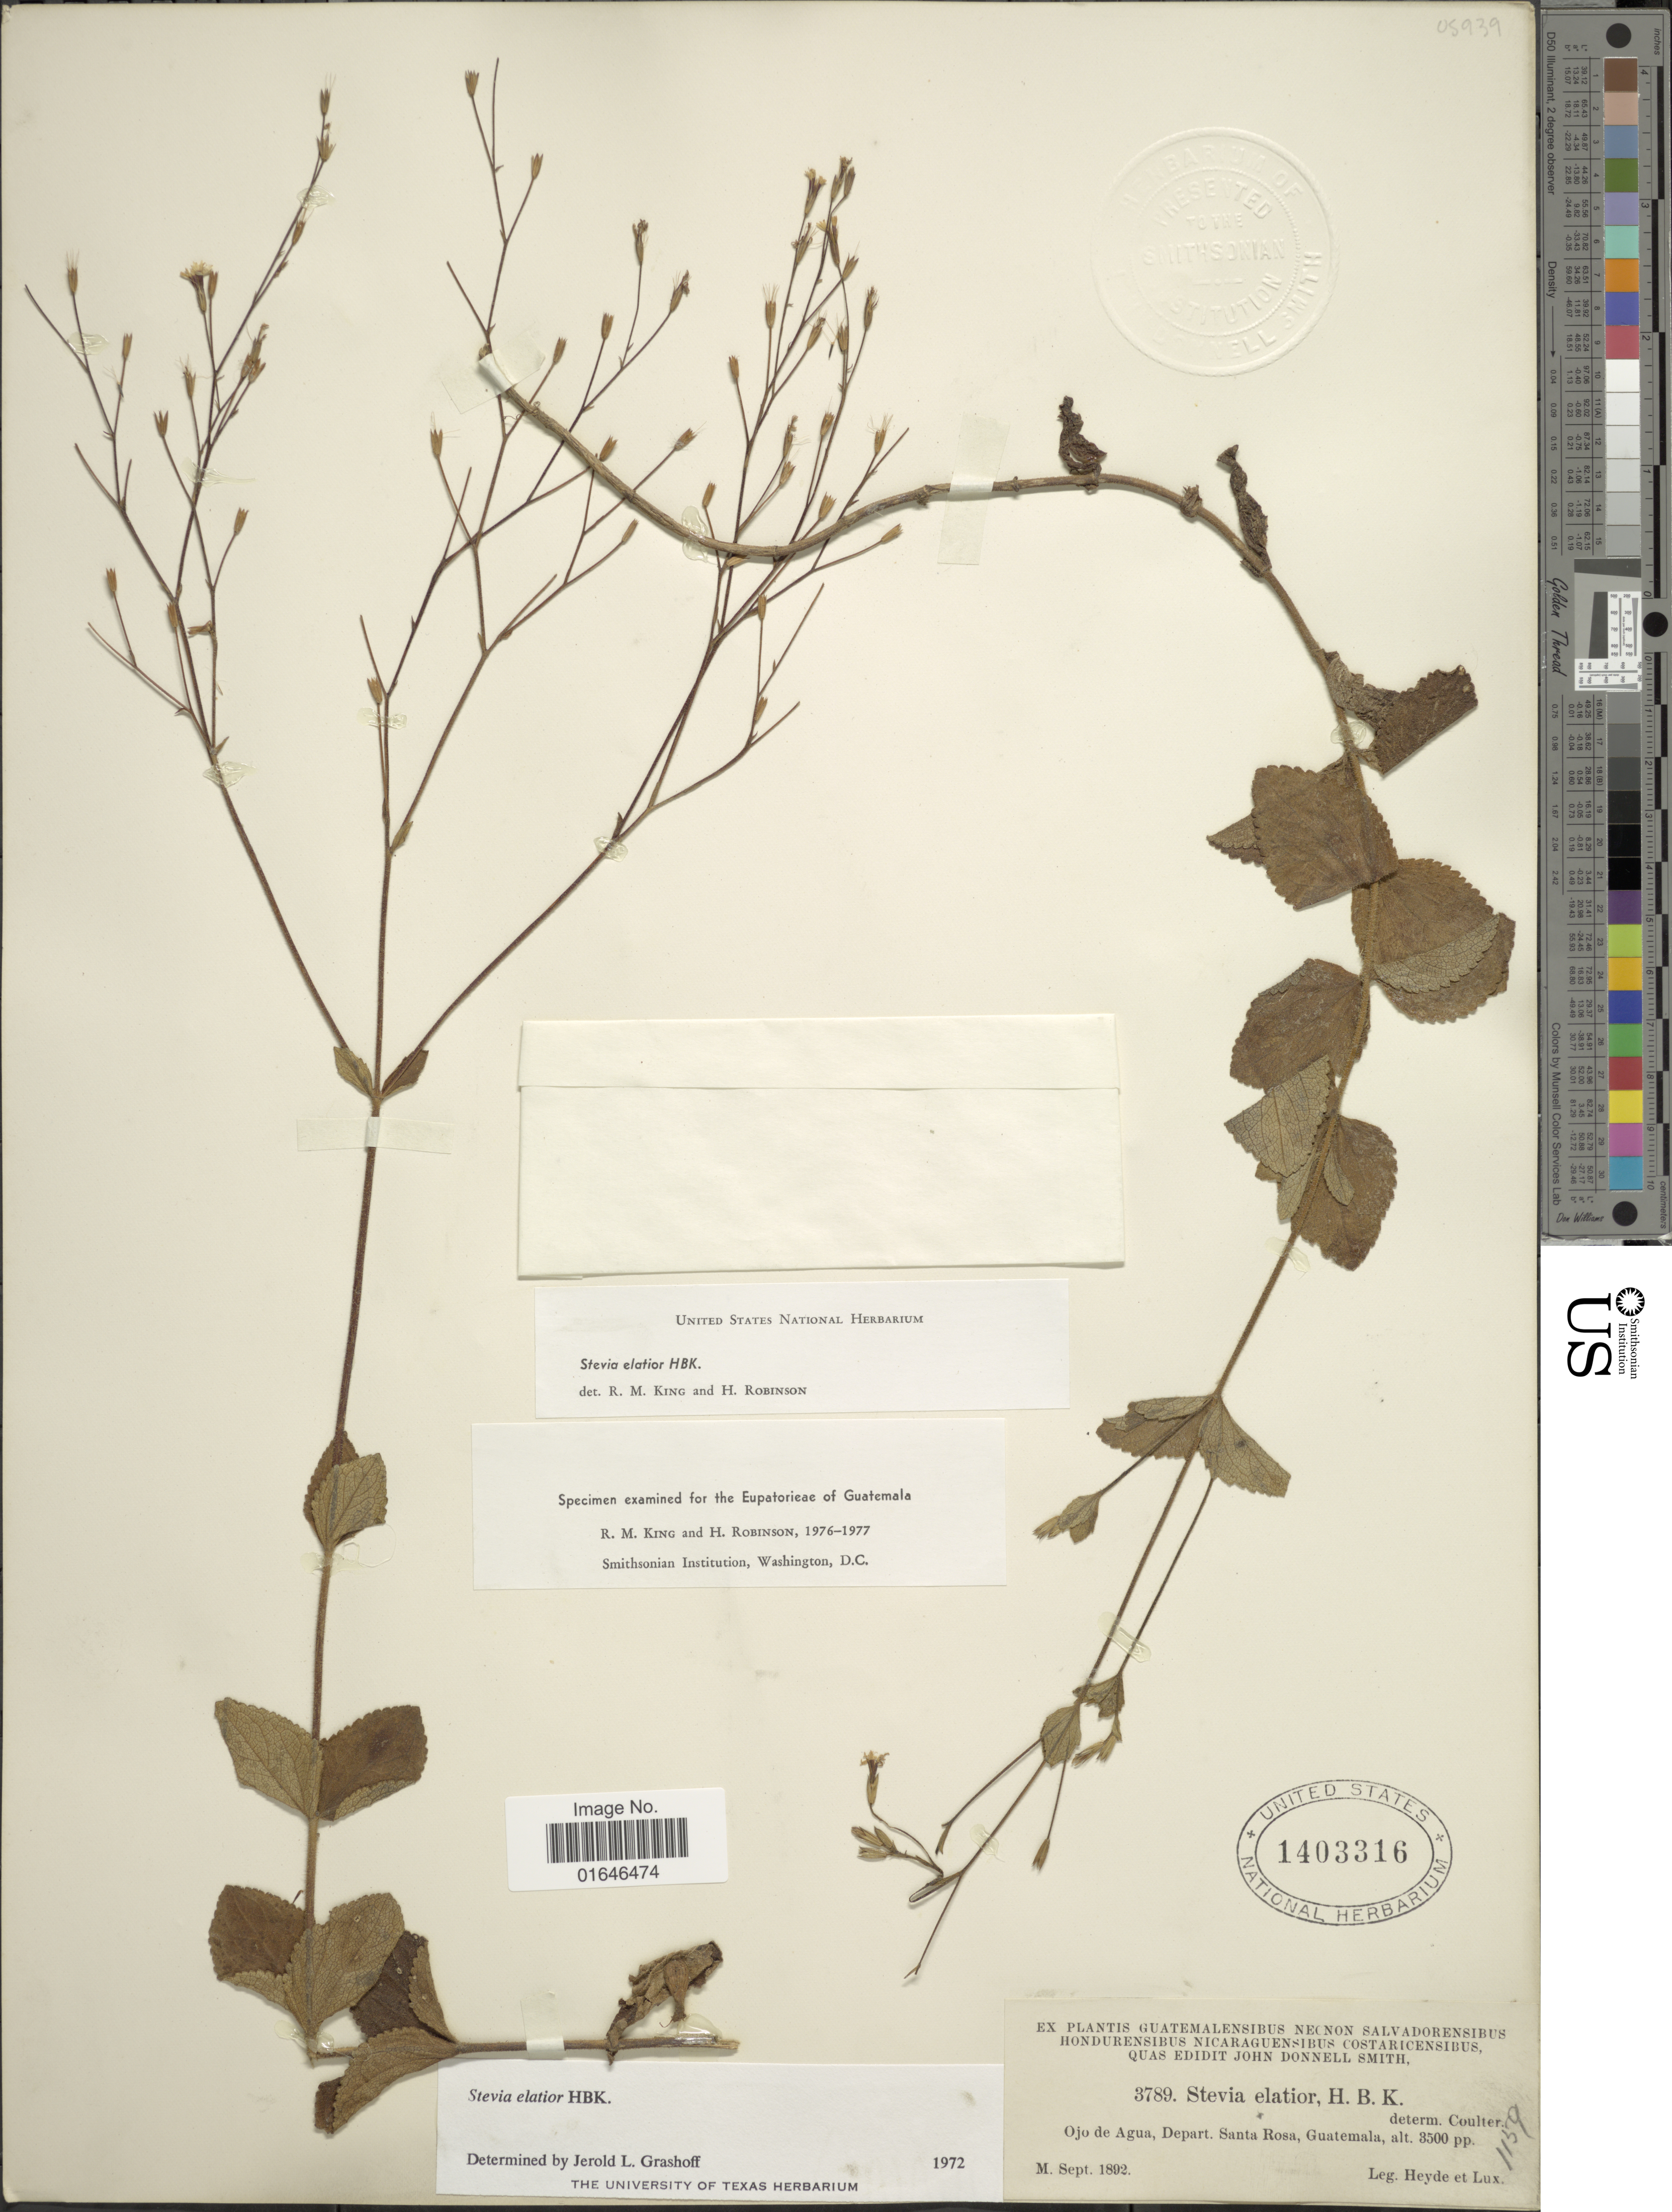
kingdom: Plantae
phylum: Tracheophyta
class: Magnoliopsida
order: Asterales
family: Asteraceae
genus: Stevia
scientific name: Stevia elatior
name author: Kunth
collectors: Heyde & Lux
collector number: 3789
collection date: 1892-09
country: Guatemala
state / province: Santa Rosa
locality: Ojo de Agua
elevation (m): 1067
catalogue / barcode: US 1403316